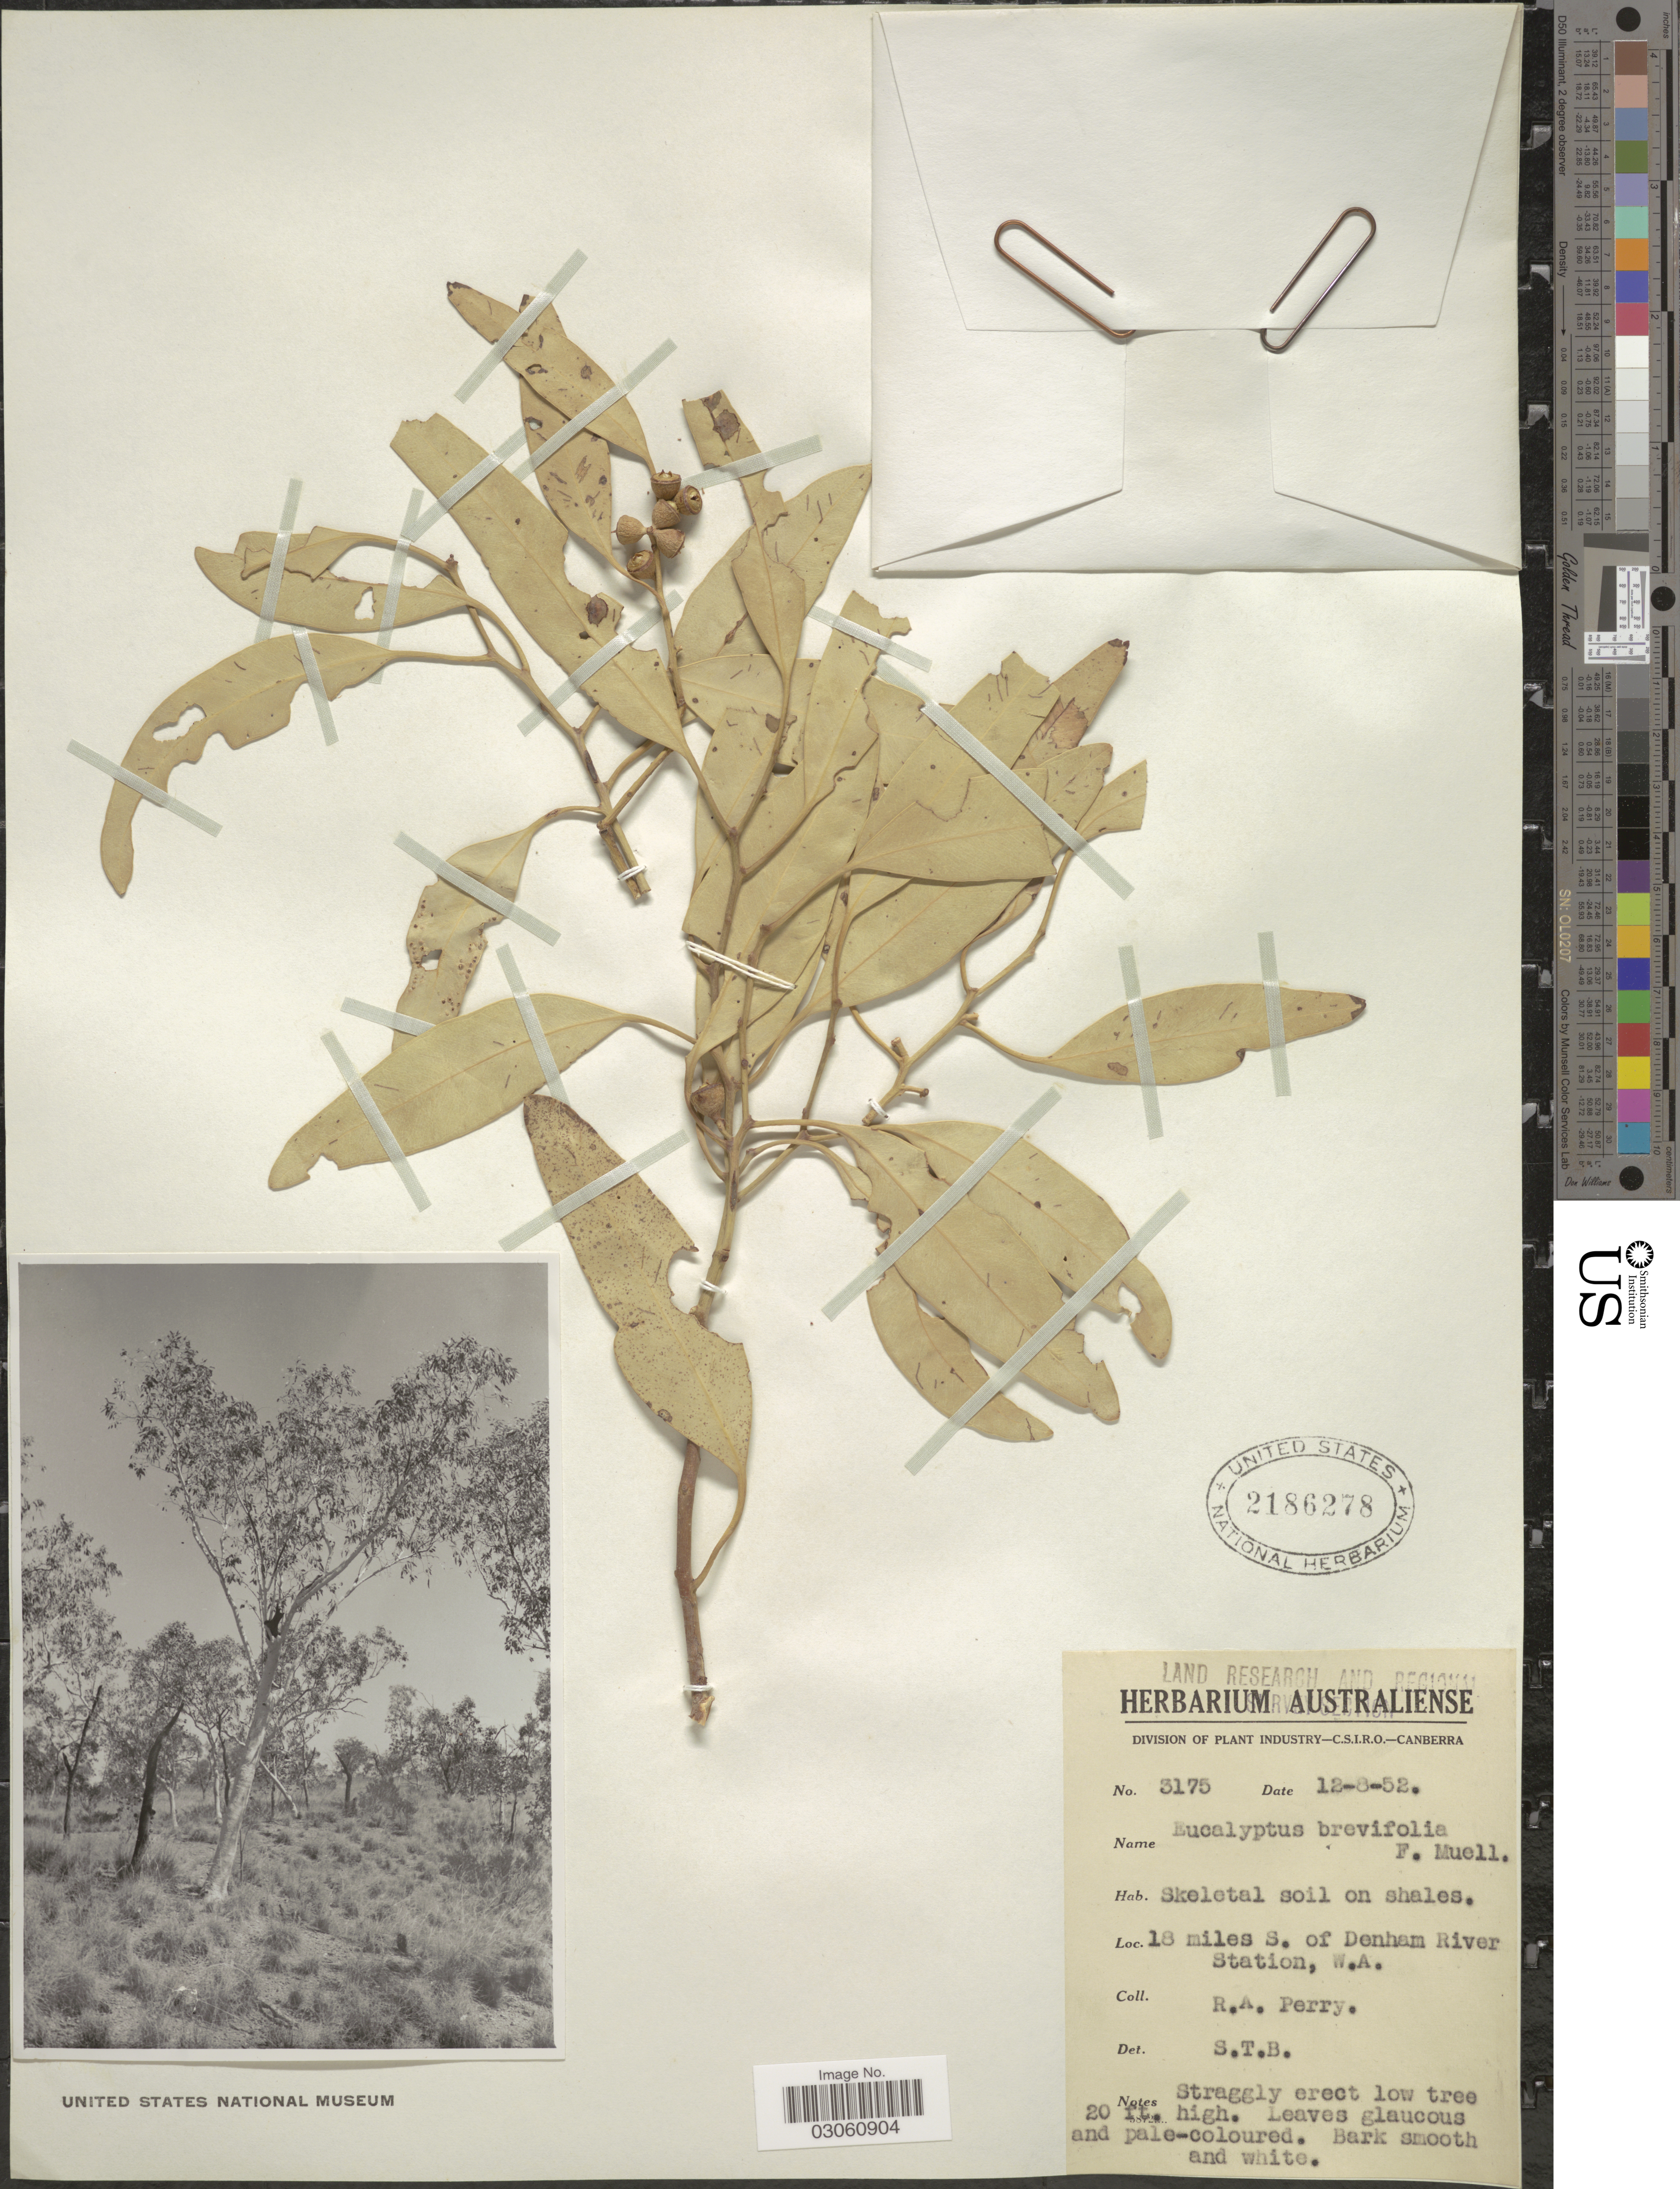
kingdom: Plantae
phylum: Tracheophyta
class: Magnoliopsida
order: Myrtales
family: Myrtaceae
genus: Eucalyptus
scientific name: Eucalyptus brevifolia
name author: F. Muell.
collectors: Perry, R. A.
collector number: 3175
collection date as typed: Transcribed d/m/y: 12/8/52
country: Australia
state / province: Western Australia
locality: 18 miles S. of Denham River Station, W.A.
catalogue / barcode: US 2186278